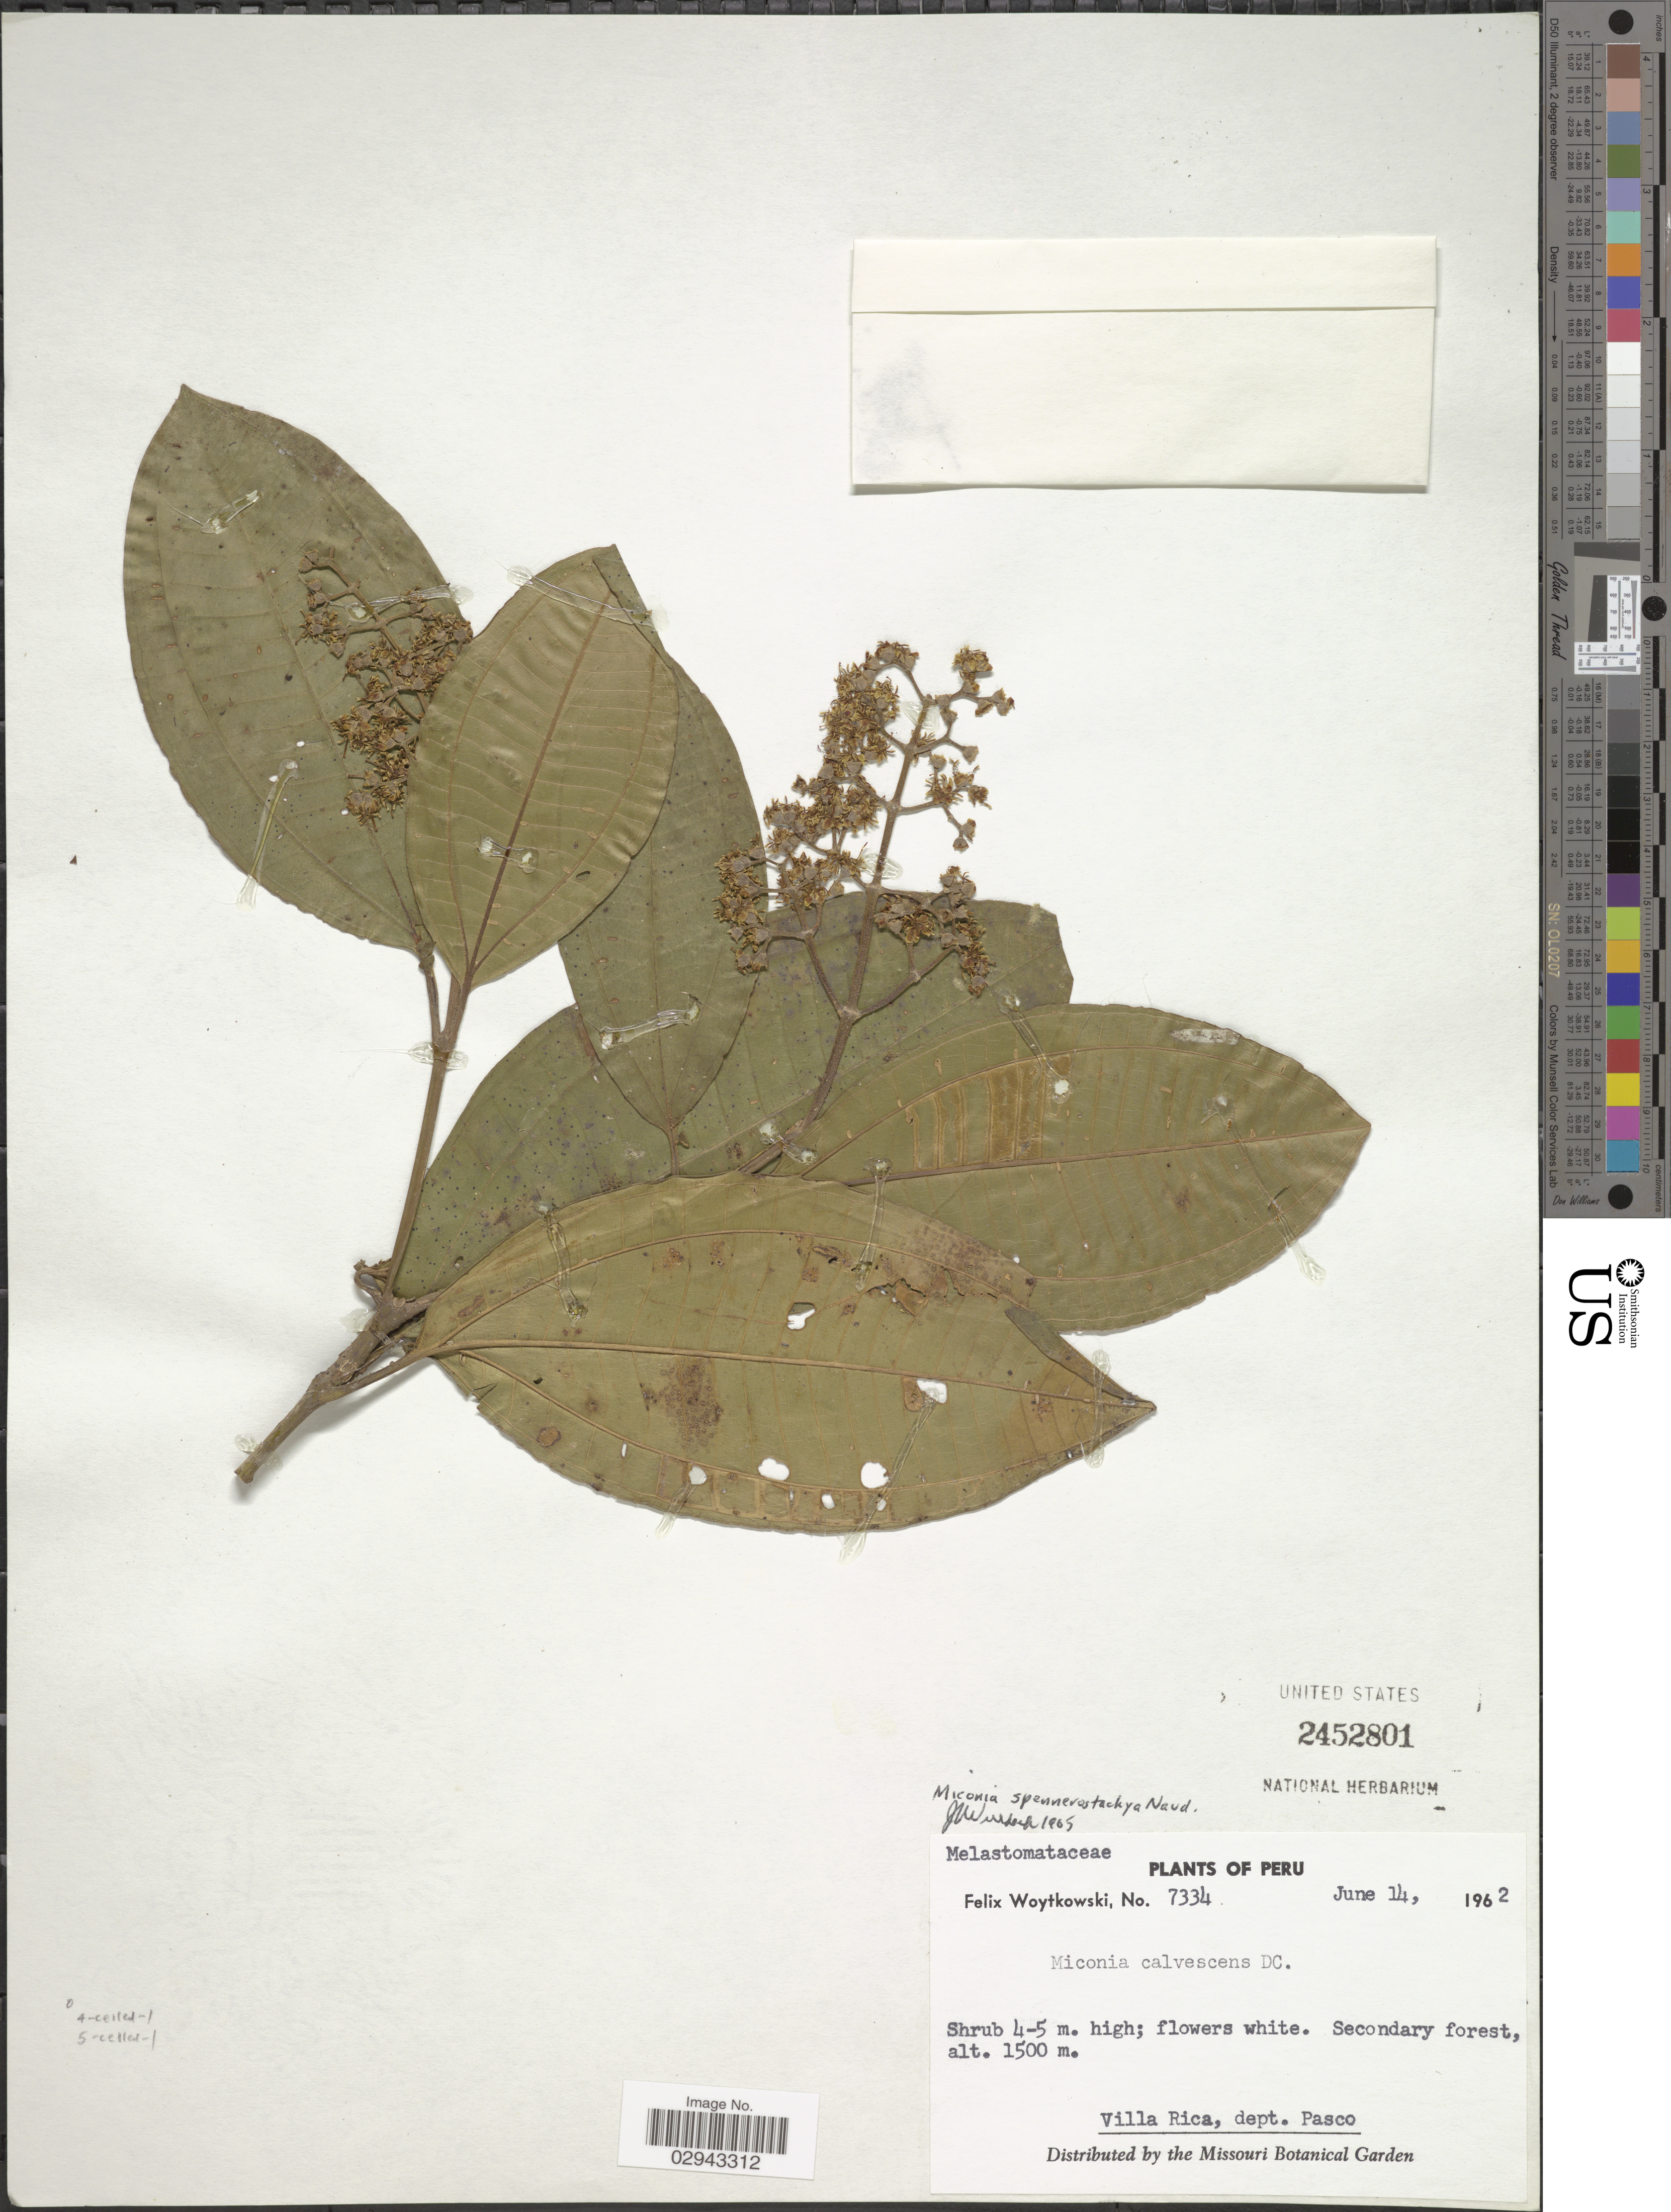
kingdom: Plantae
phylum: Tracheophyta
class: Magnoliopsida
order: Myrtales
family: Melastomataceae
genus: Miconia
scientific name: Miconia spennerostachya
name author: Naudin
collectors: F. Woytkowski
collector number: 7334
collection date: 1962-06-14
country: Peru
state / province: Pasco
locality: Villa Rica, dept. Pasco.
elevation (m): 1500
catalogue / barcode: US 2452801